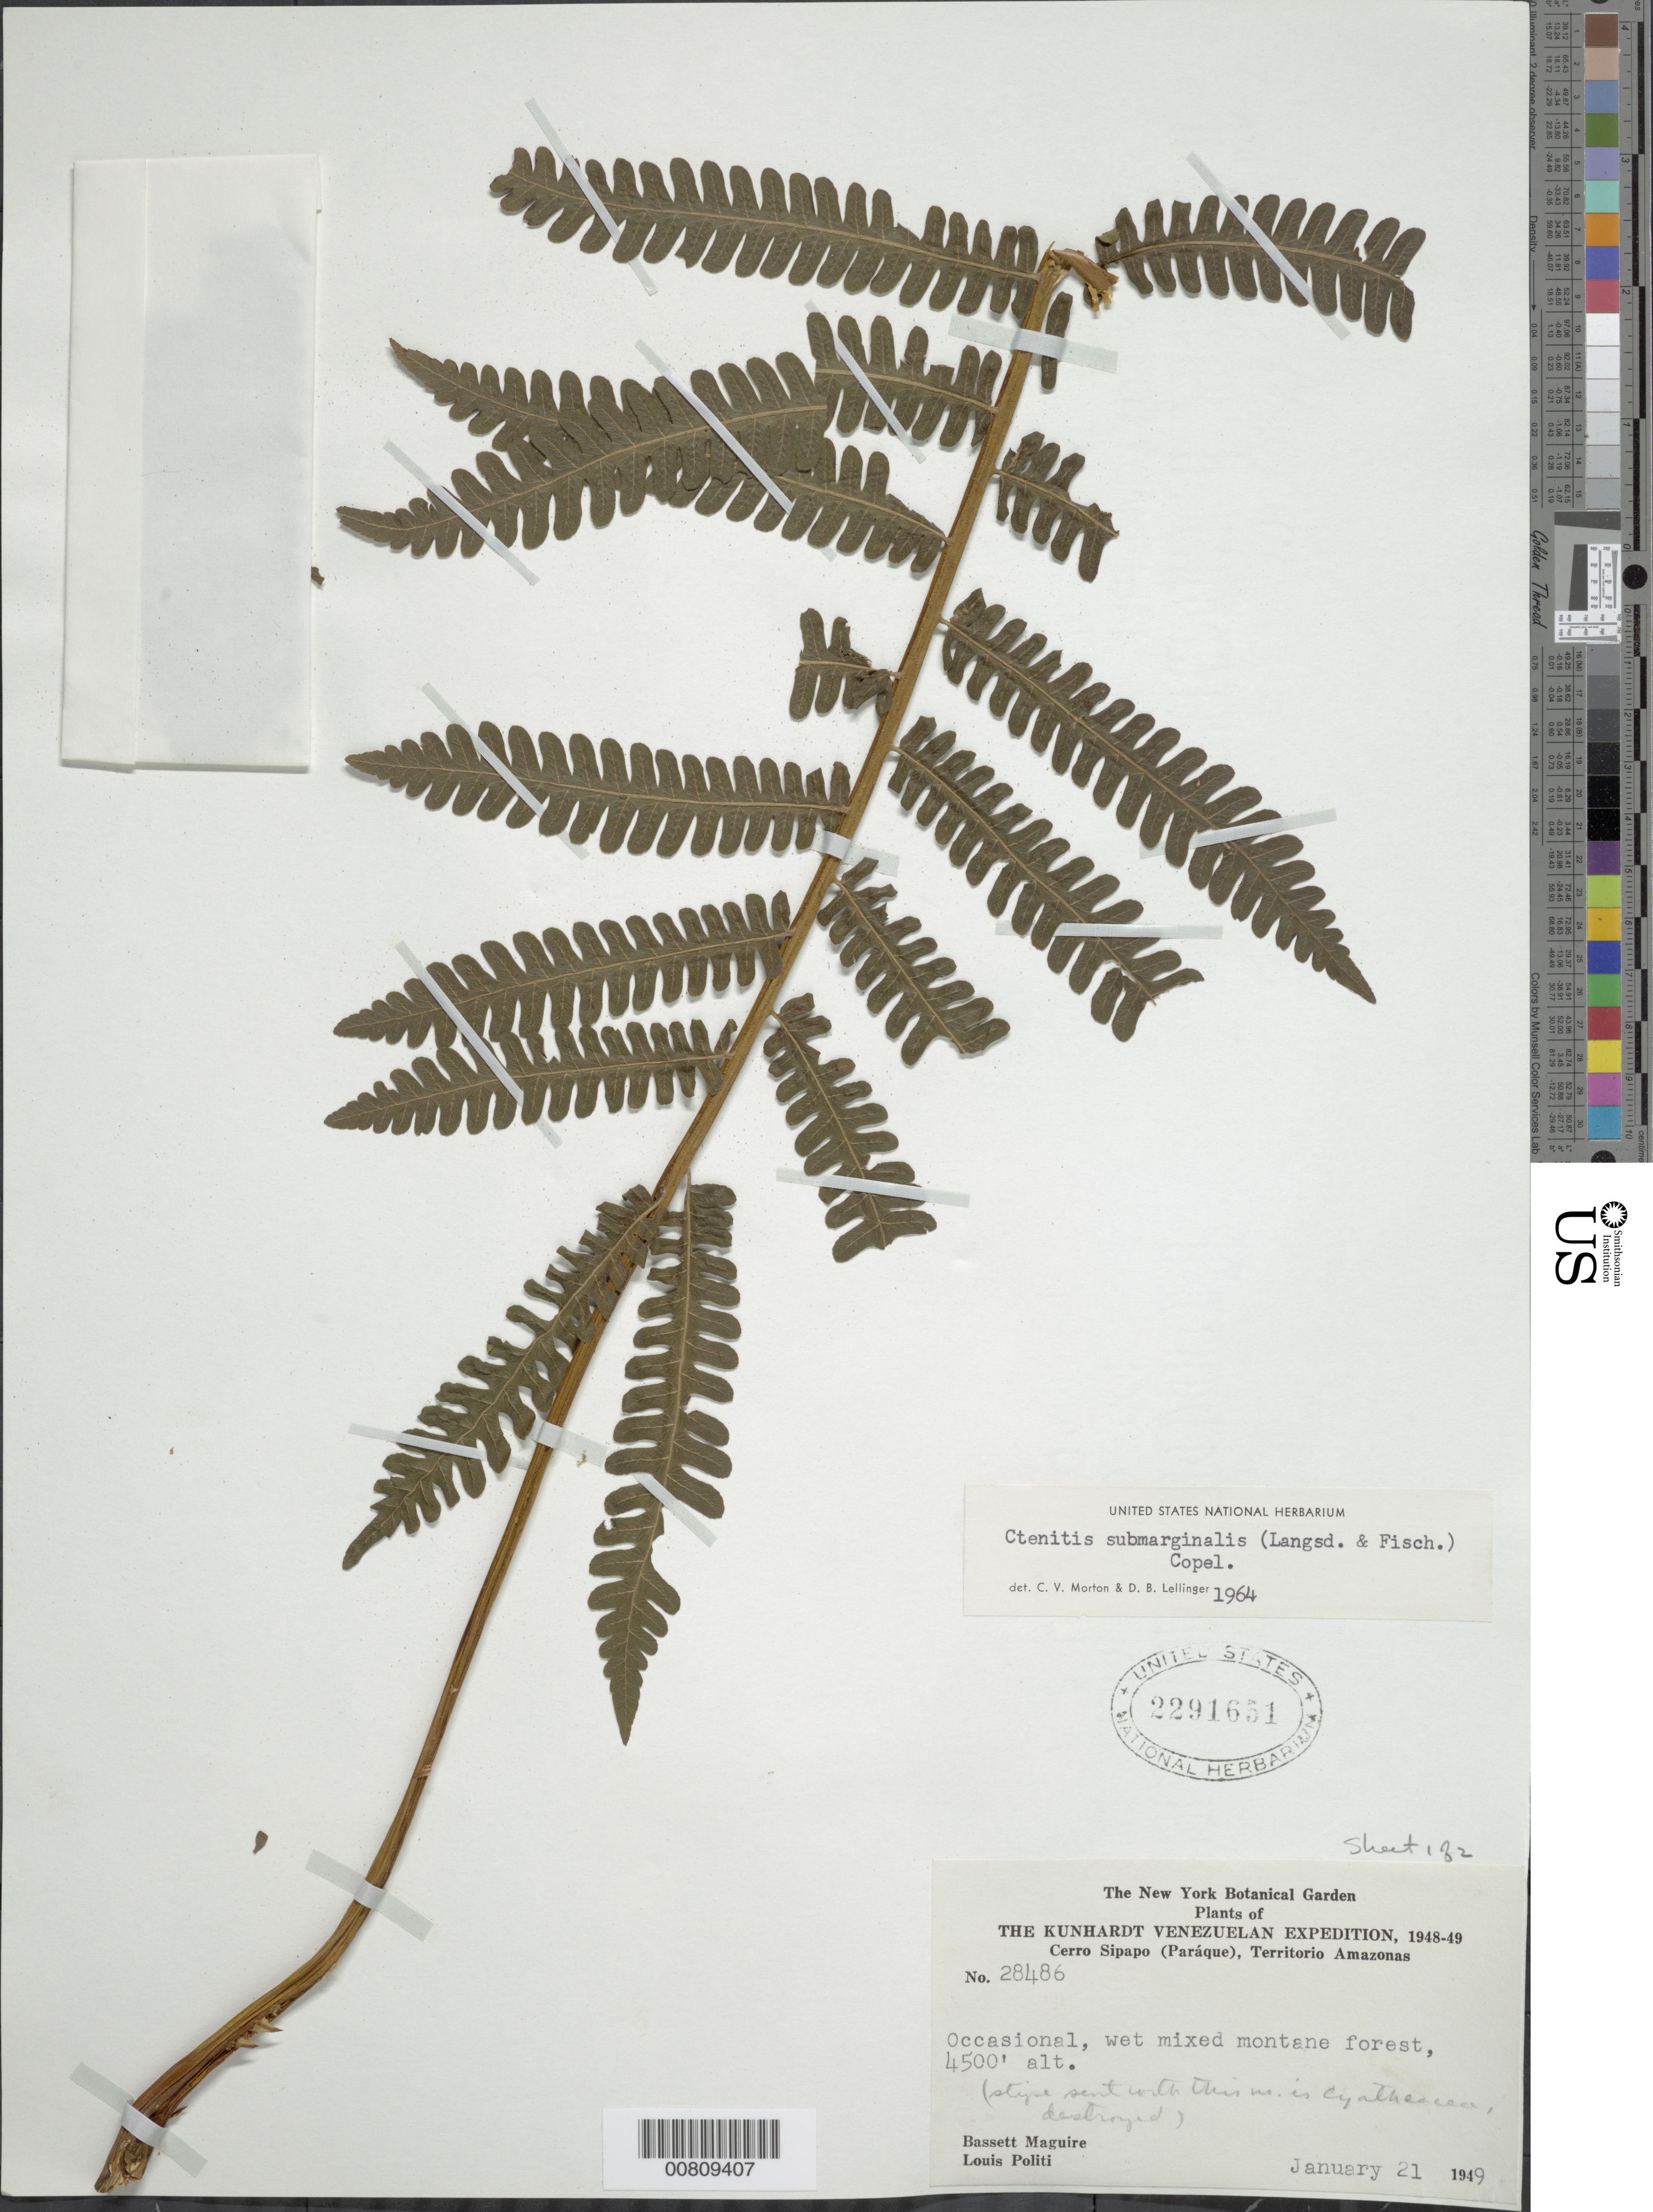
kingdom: Plantae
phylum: Tracheophyta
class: Polypodiopsida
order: Cyatheales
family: Cyatheaceae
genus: Cyathea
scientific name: Cyathea bipinnatifida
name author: (Baker) Domin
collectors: B. Maguire & L. Politi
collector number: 28486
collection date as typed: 21-Jan-49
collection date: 1949-01-21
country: Venezuela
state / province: Amazonas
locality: Cerro Sipapo (Paráque)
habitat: Wet, mixed montane forest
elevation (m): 1372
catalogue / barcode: US 2291651